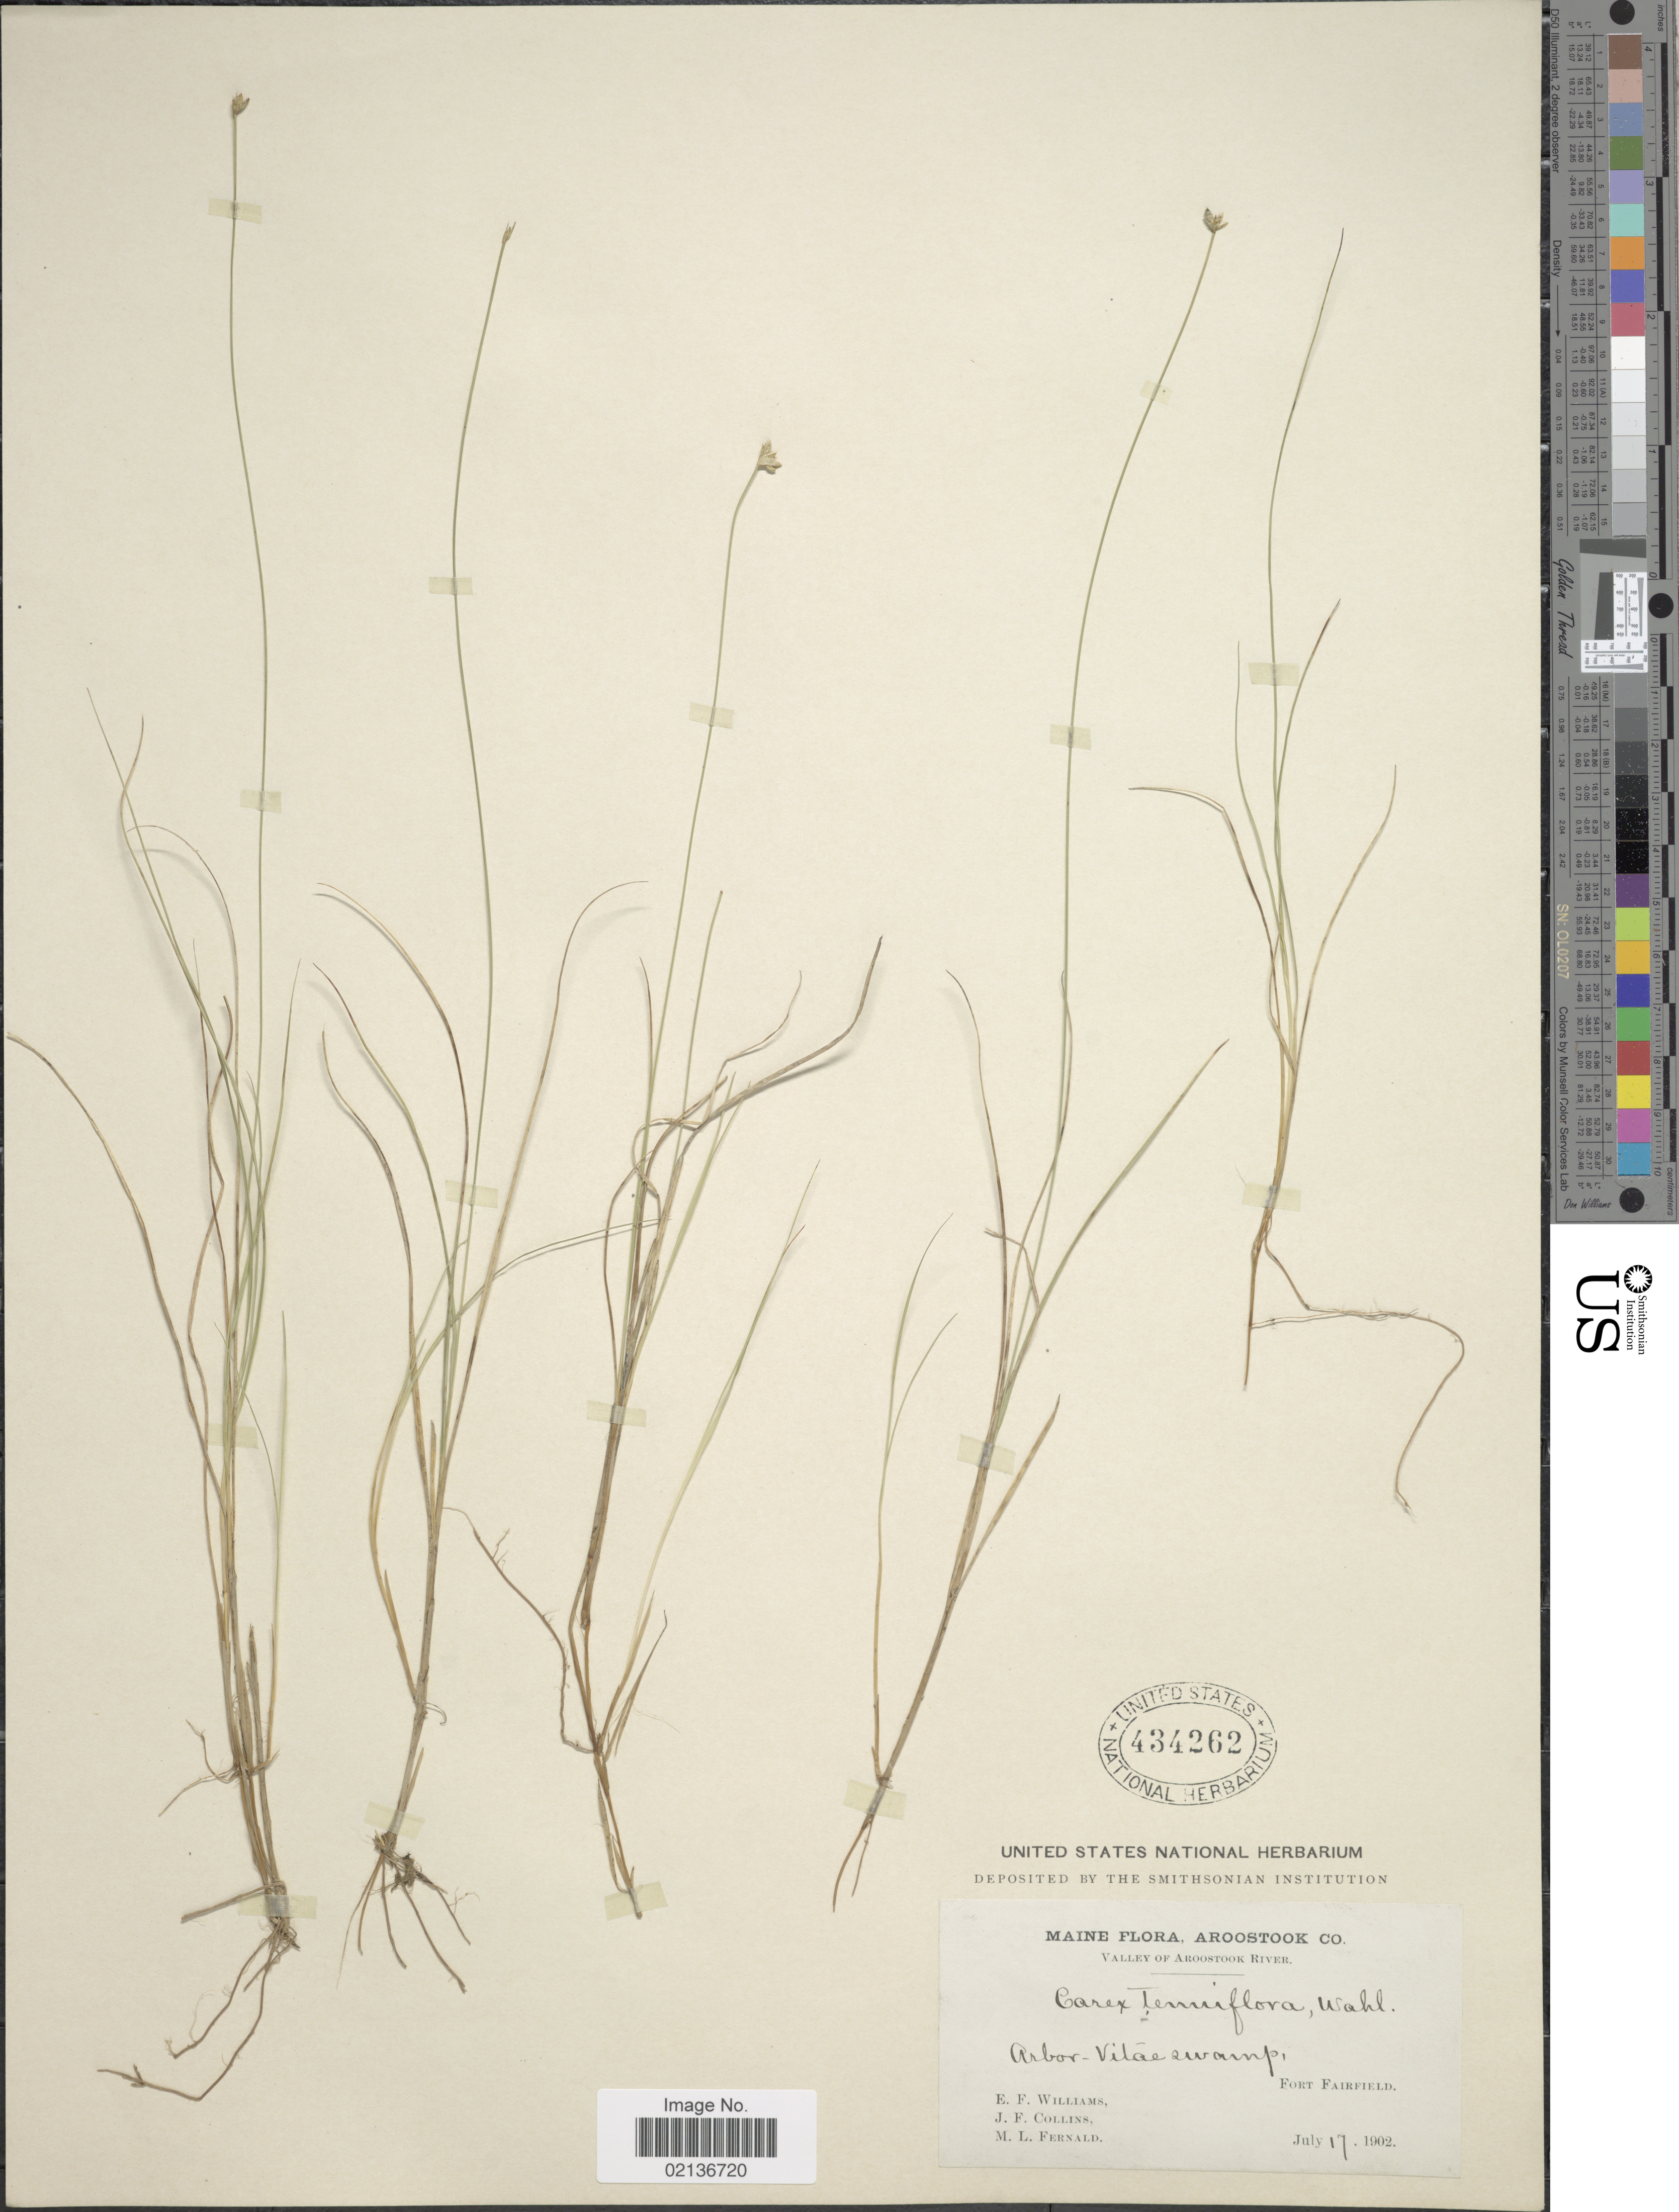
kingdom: Plantae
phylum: Tracheophyta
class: Liliopsida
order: Poales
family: Cyperaceae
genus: Carex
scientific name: Carex tenuiflora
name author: Wahlenb.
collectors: E. Williams, J. Collins & M. L. Fernald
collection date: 1902-07-17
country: United States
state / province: Maine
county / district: Aroostook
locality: Valley of Aroostook River, Arbor-Vitae swamp, Fort Fairfield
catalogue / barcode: US 434262